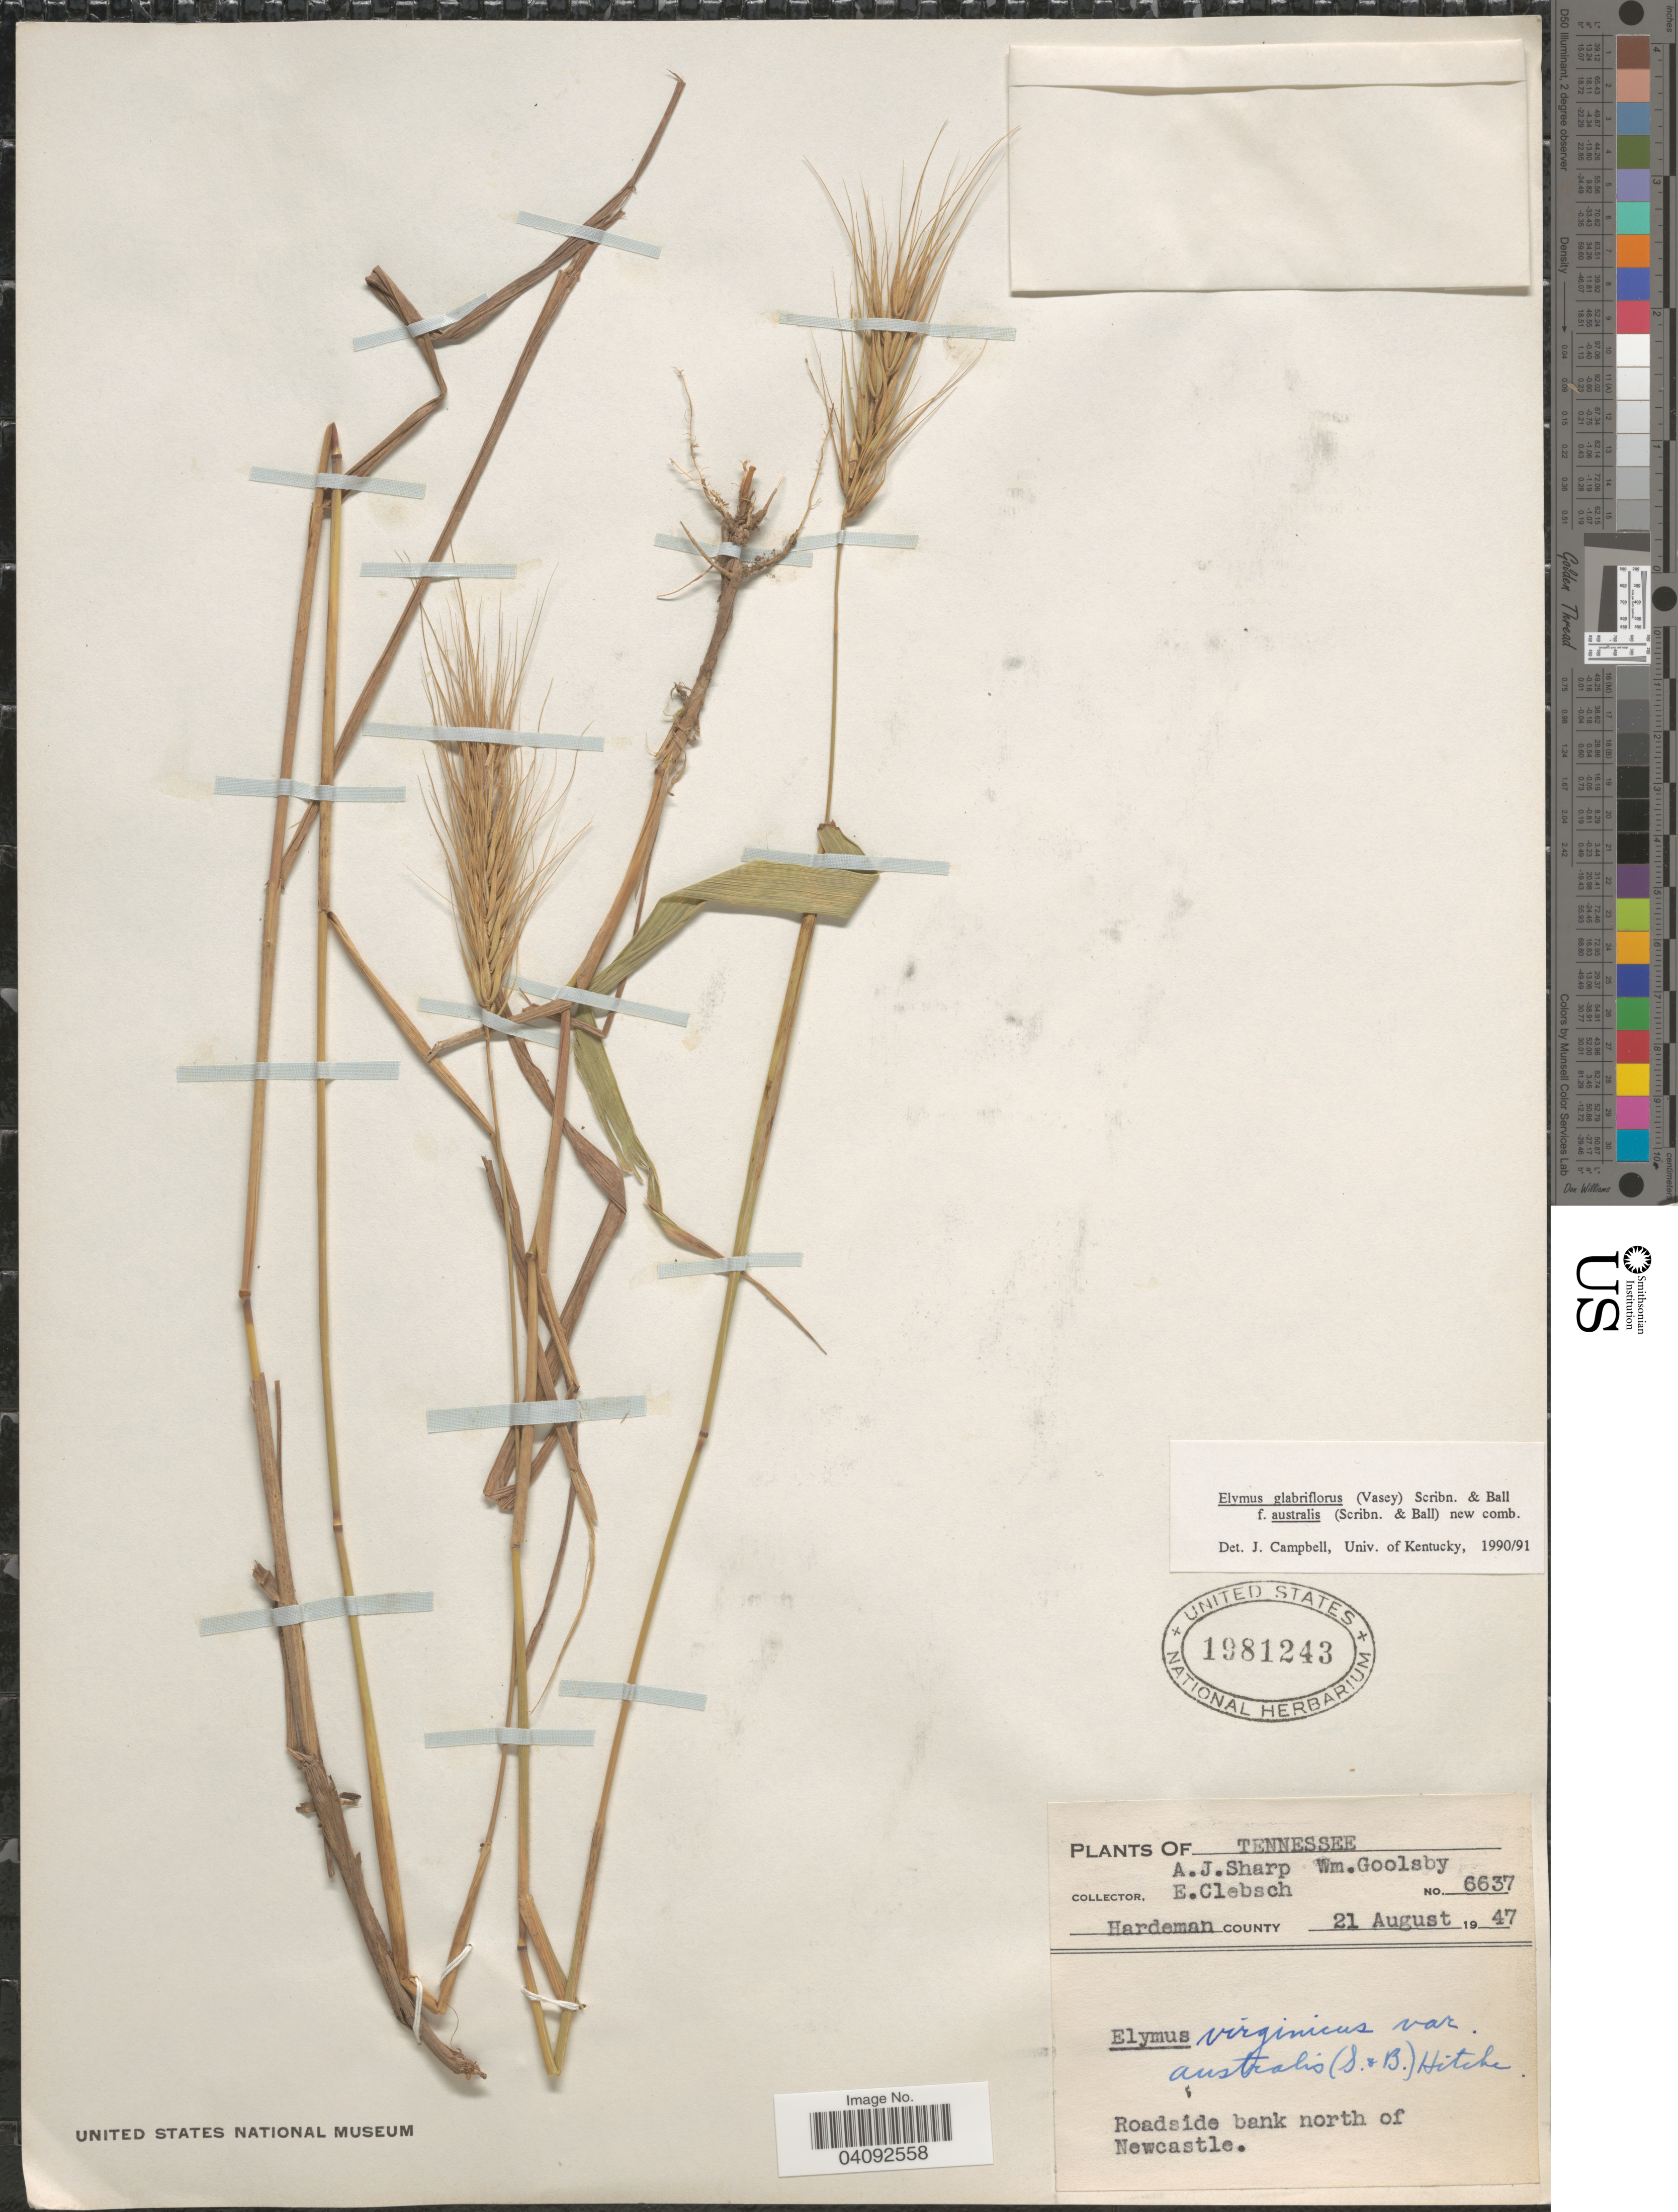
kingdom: Plantae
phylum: Tracheophyta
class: Liliopsida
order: Poales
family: Poaceae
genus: Elymus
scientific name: Elymus glabriflorus var. australis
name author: (Scribn. & C.R. Ball) J.J.N. Campb.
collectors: A. J. Sharp, W. Goolsby & E. Clebsch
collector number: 6637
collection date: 1947-08-21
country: United States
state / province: Tennessee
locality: Hardeman County. Roadside bank north of Newcastle.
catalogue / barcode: US 1981243